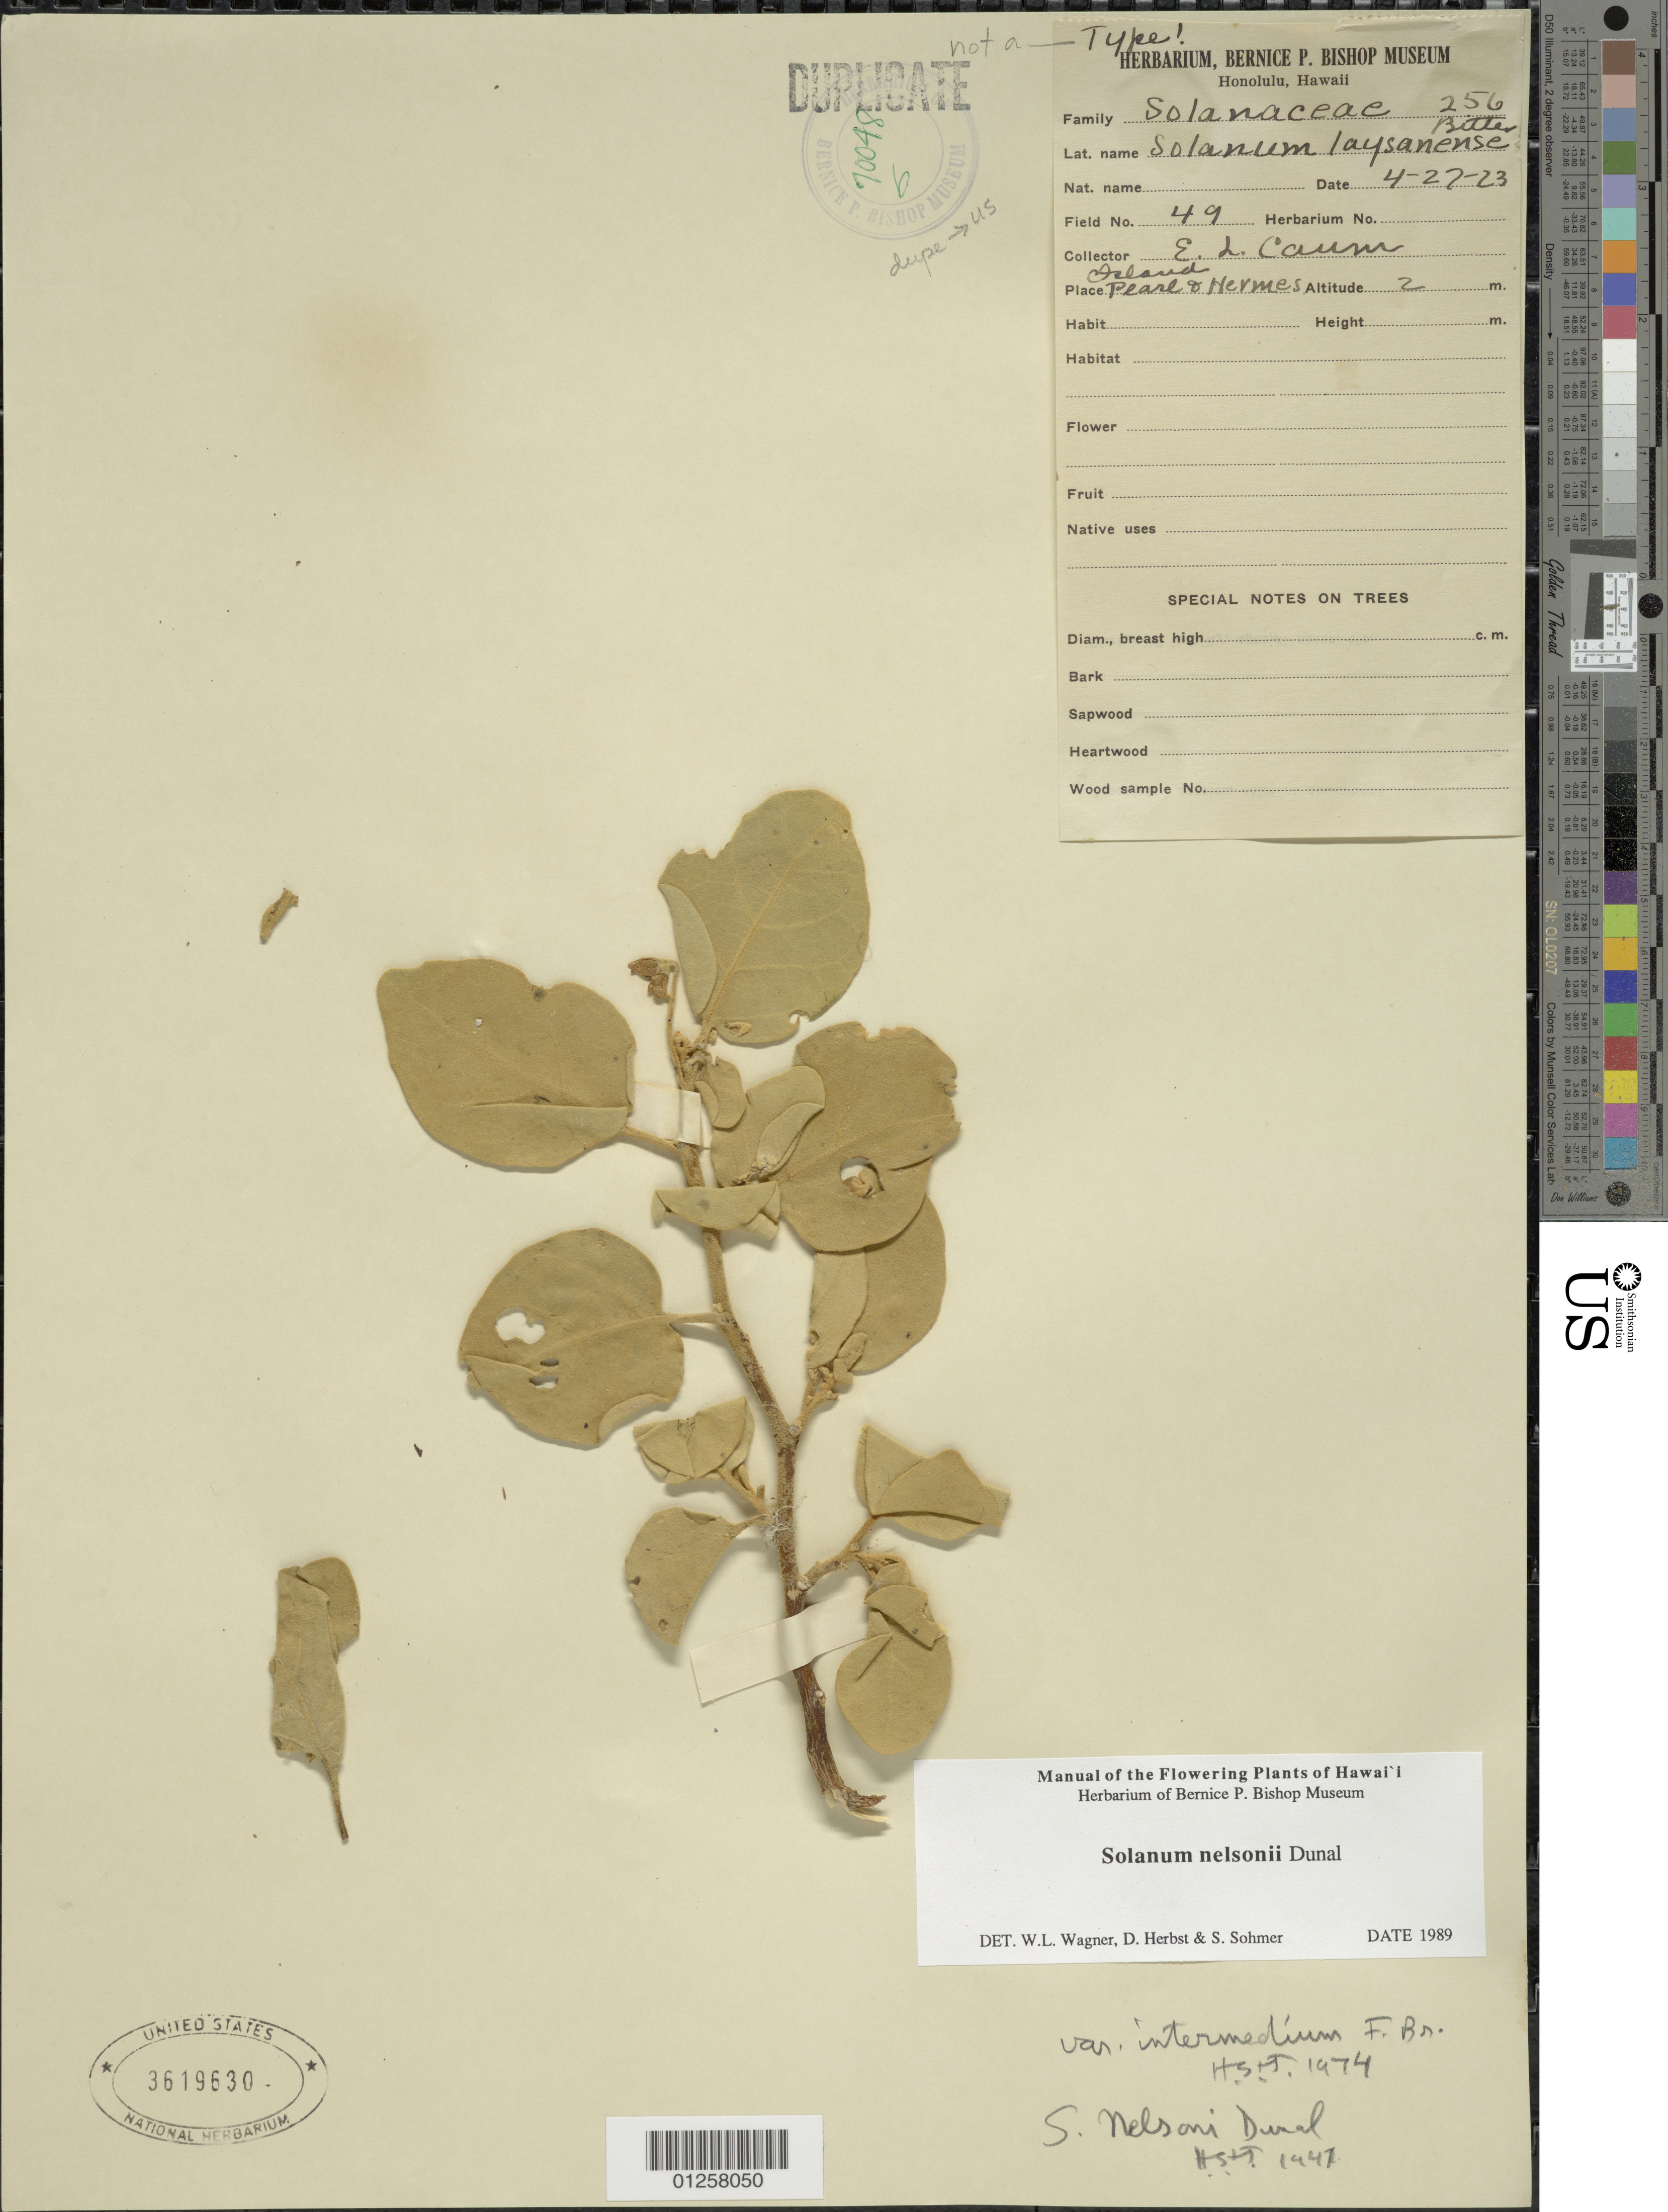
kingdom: Plantae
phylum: Tracheophyta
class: Magnoliopsida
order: Solanales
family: Solanaceae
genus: Solanum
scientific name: Solanum nelsonii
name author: Dunal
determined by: Knapp, S. D.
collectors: E. L. Caum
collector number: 49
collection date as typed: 4-27-23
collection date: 1923-04-27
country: United States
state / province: Hawaii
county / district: Honolulu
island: Pearl and Hermes Atoll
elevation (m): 2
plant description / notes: Field no. 49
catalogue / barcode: US 3619630